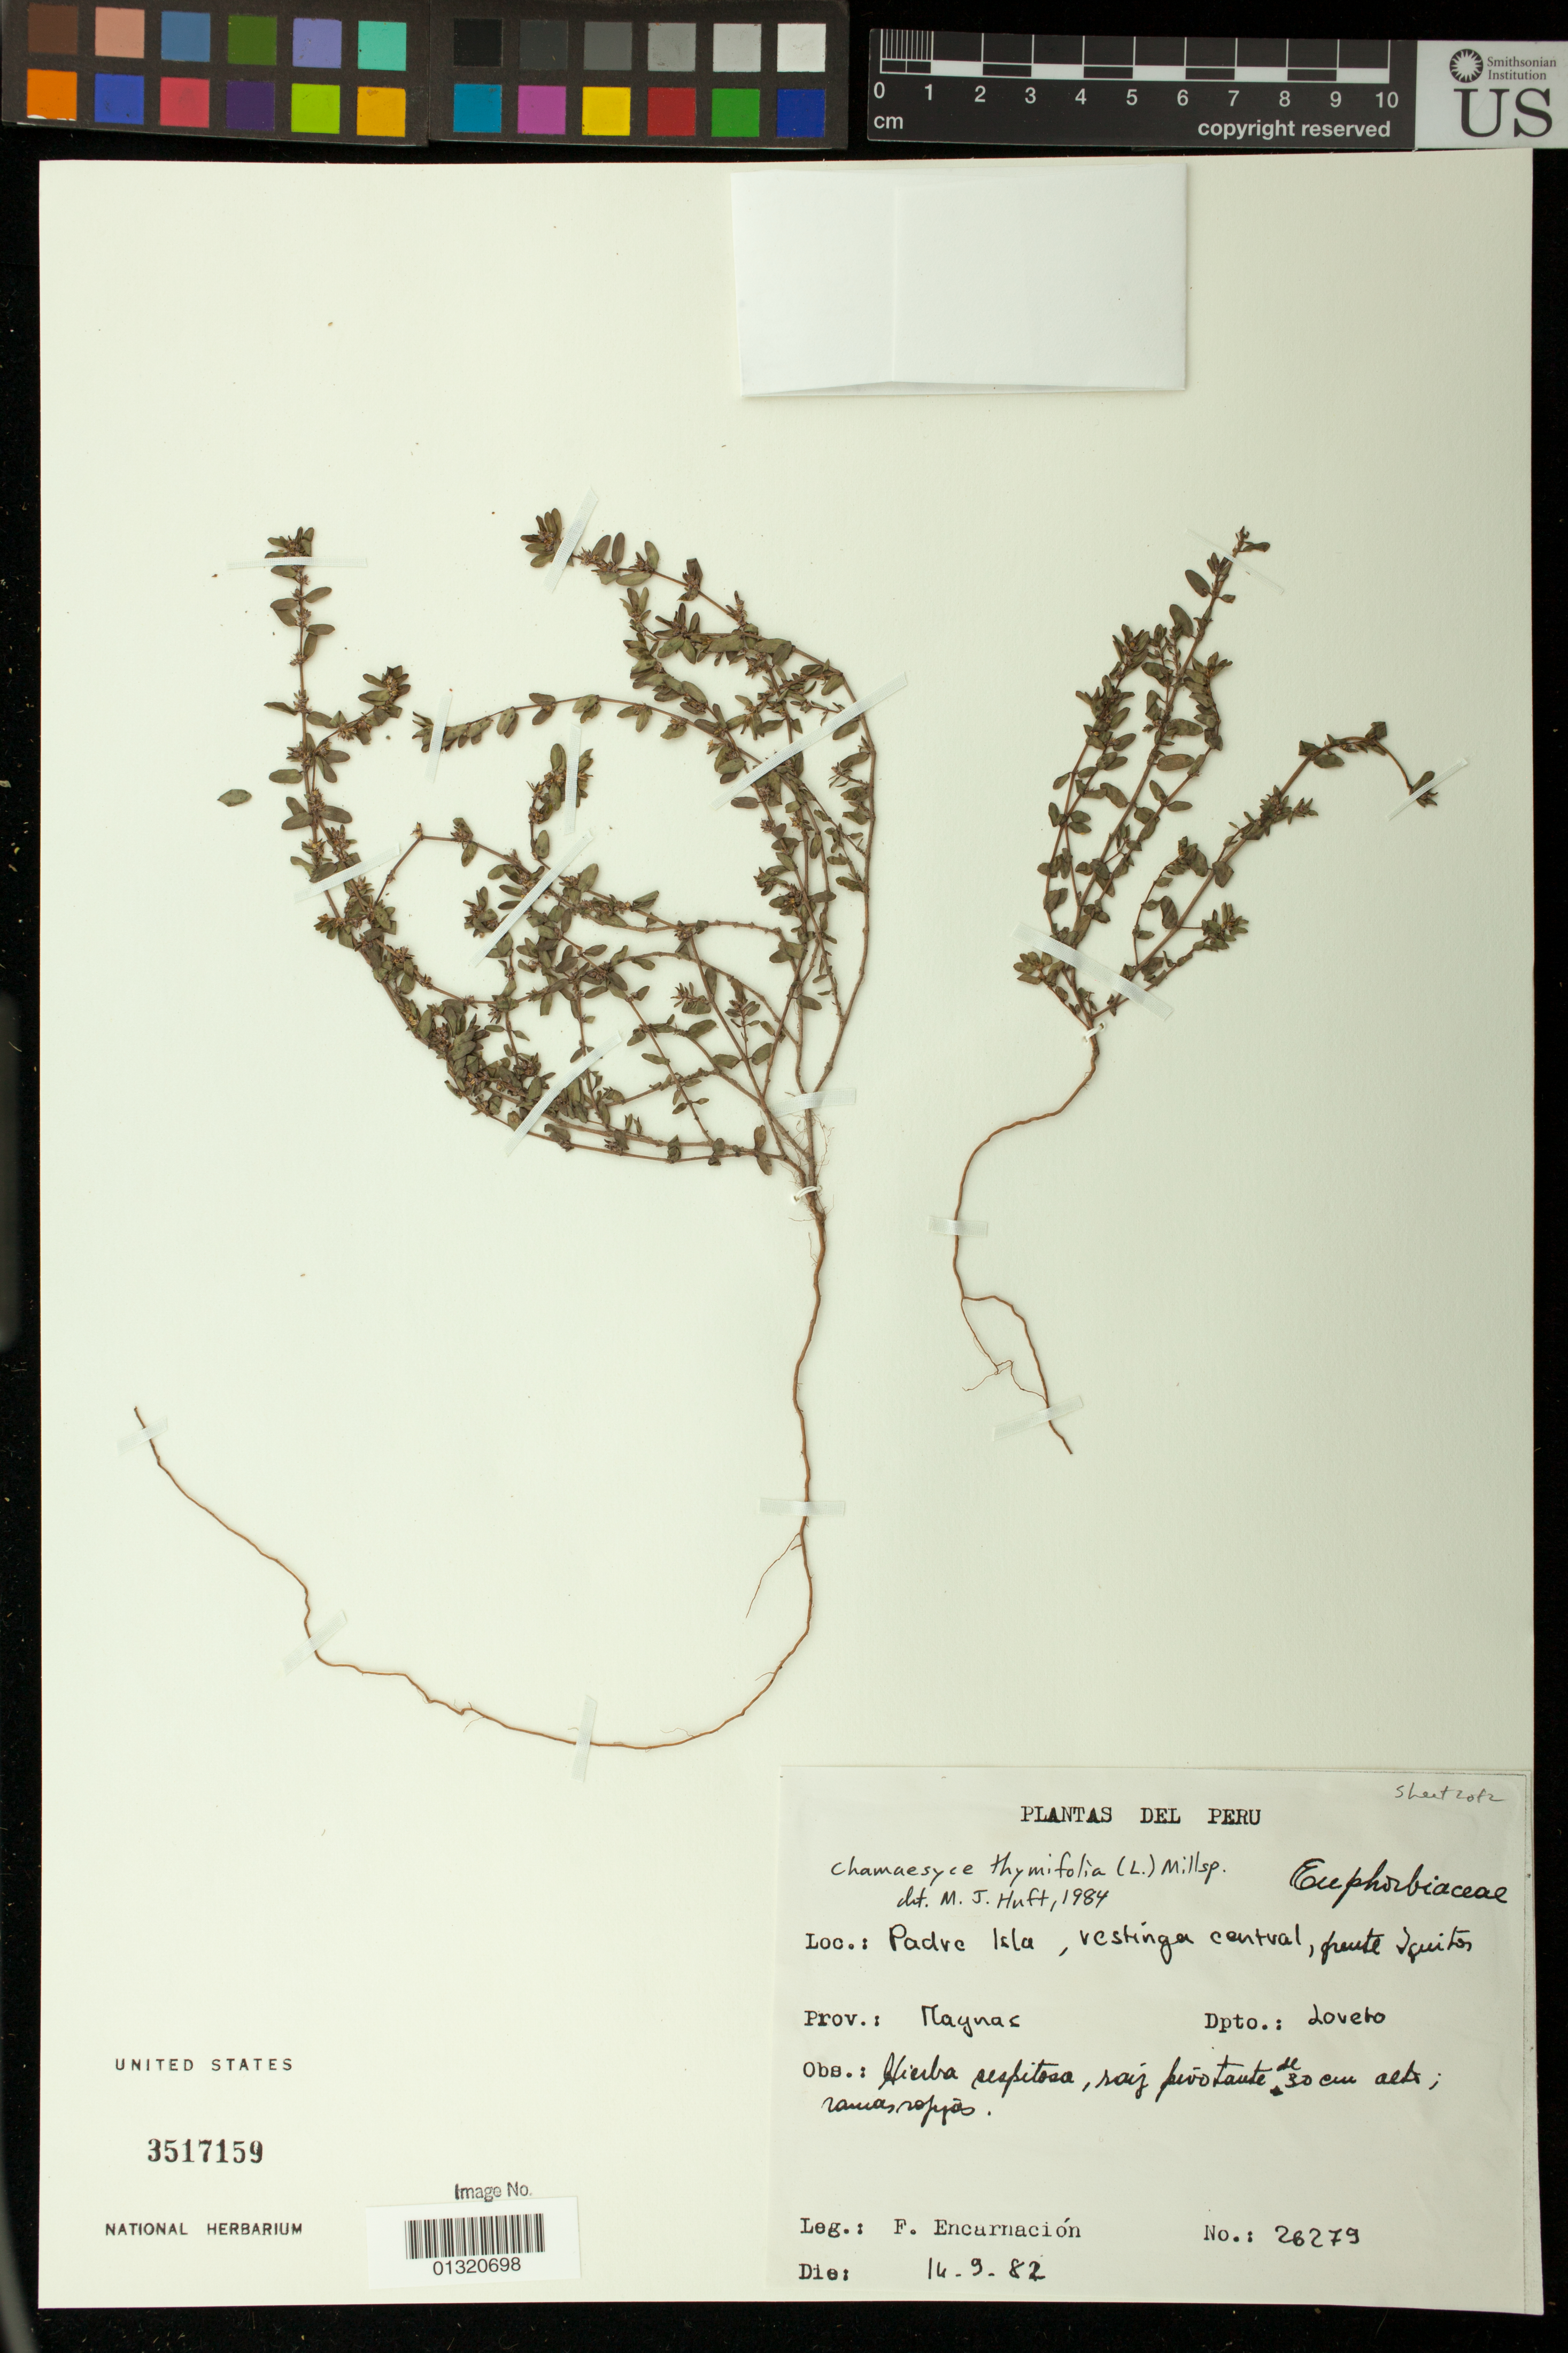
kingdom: Plantae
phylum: Tracheophyta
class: Magnoliopsida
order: Malpighiales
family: Euphorbiaceae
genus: Euphorbia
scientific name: Euphorbia thymifolia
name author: L.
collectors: F. Encarnación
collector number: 26279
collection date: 1982-09-14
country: Peru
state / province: Loreto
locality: Maynas; Padre Isla, vestinga central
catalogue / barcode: US 3517159